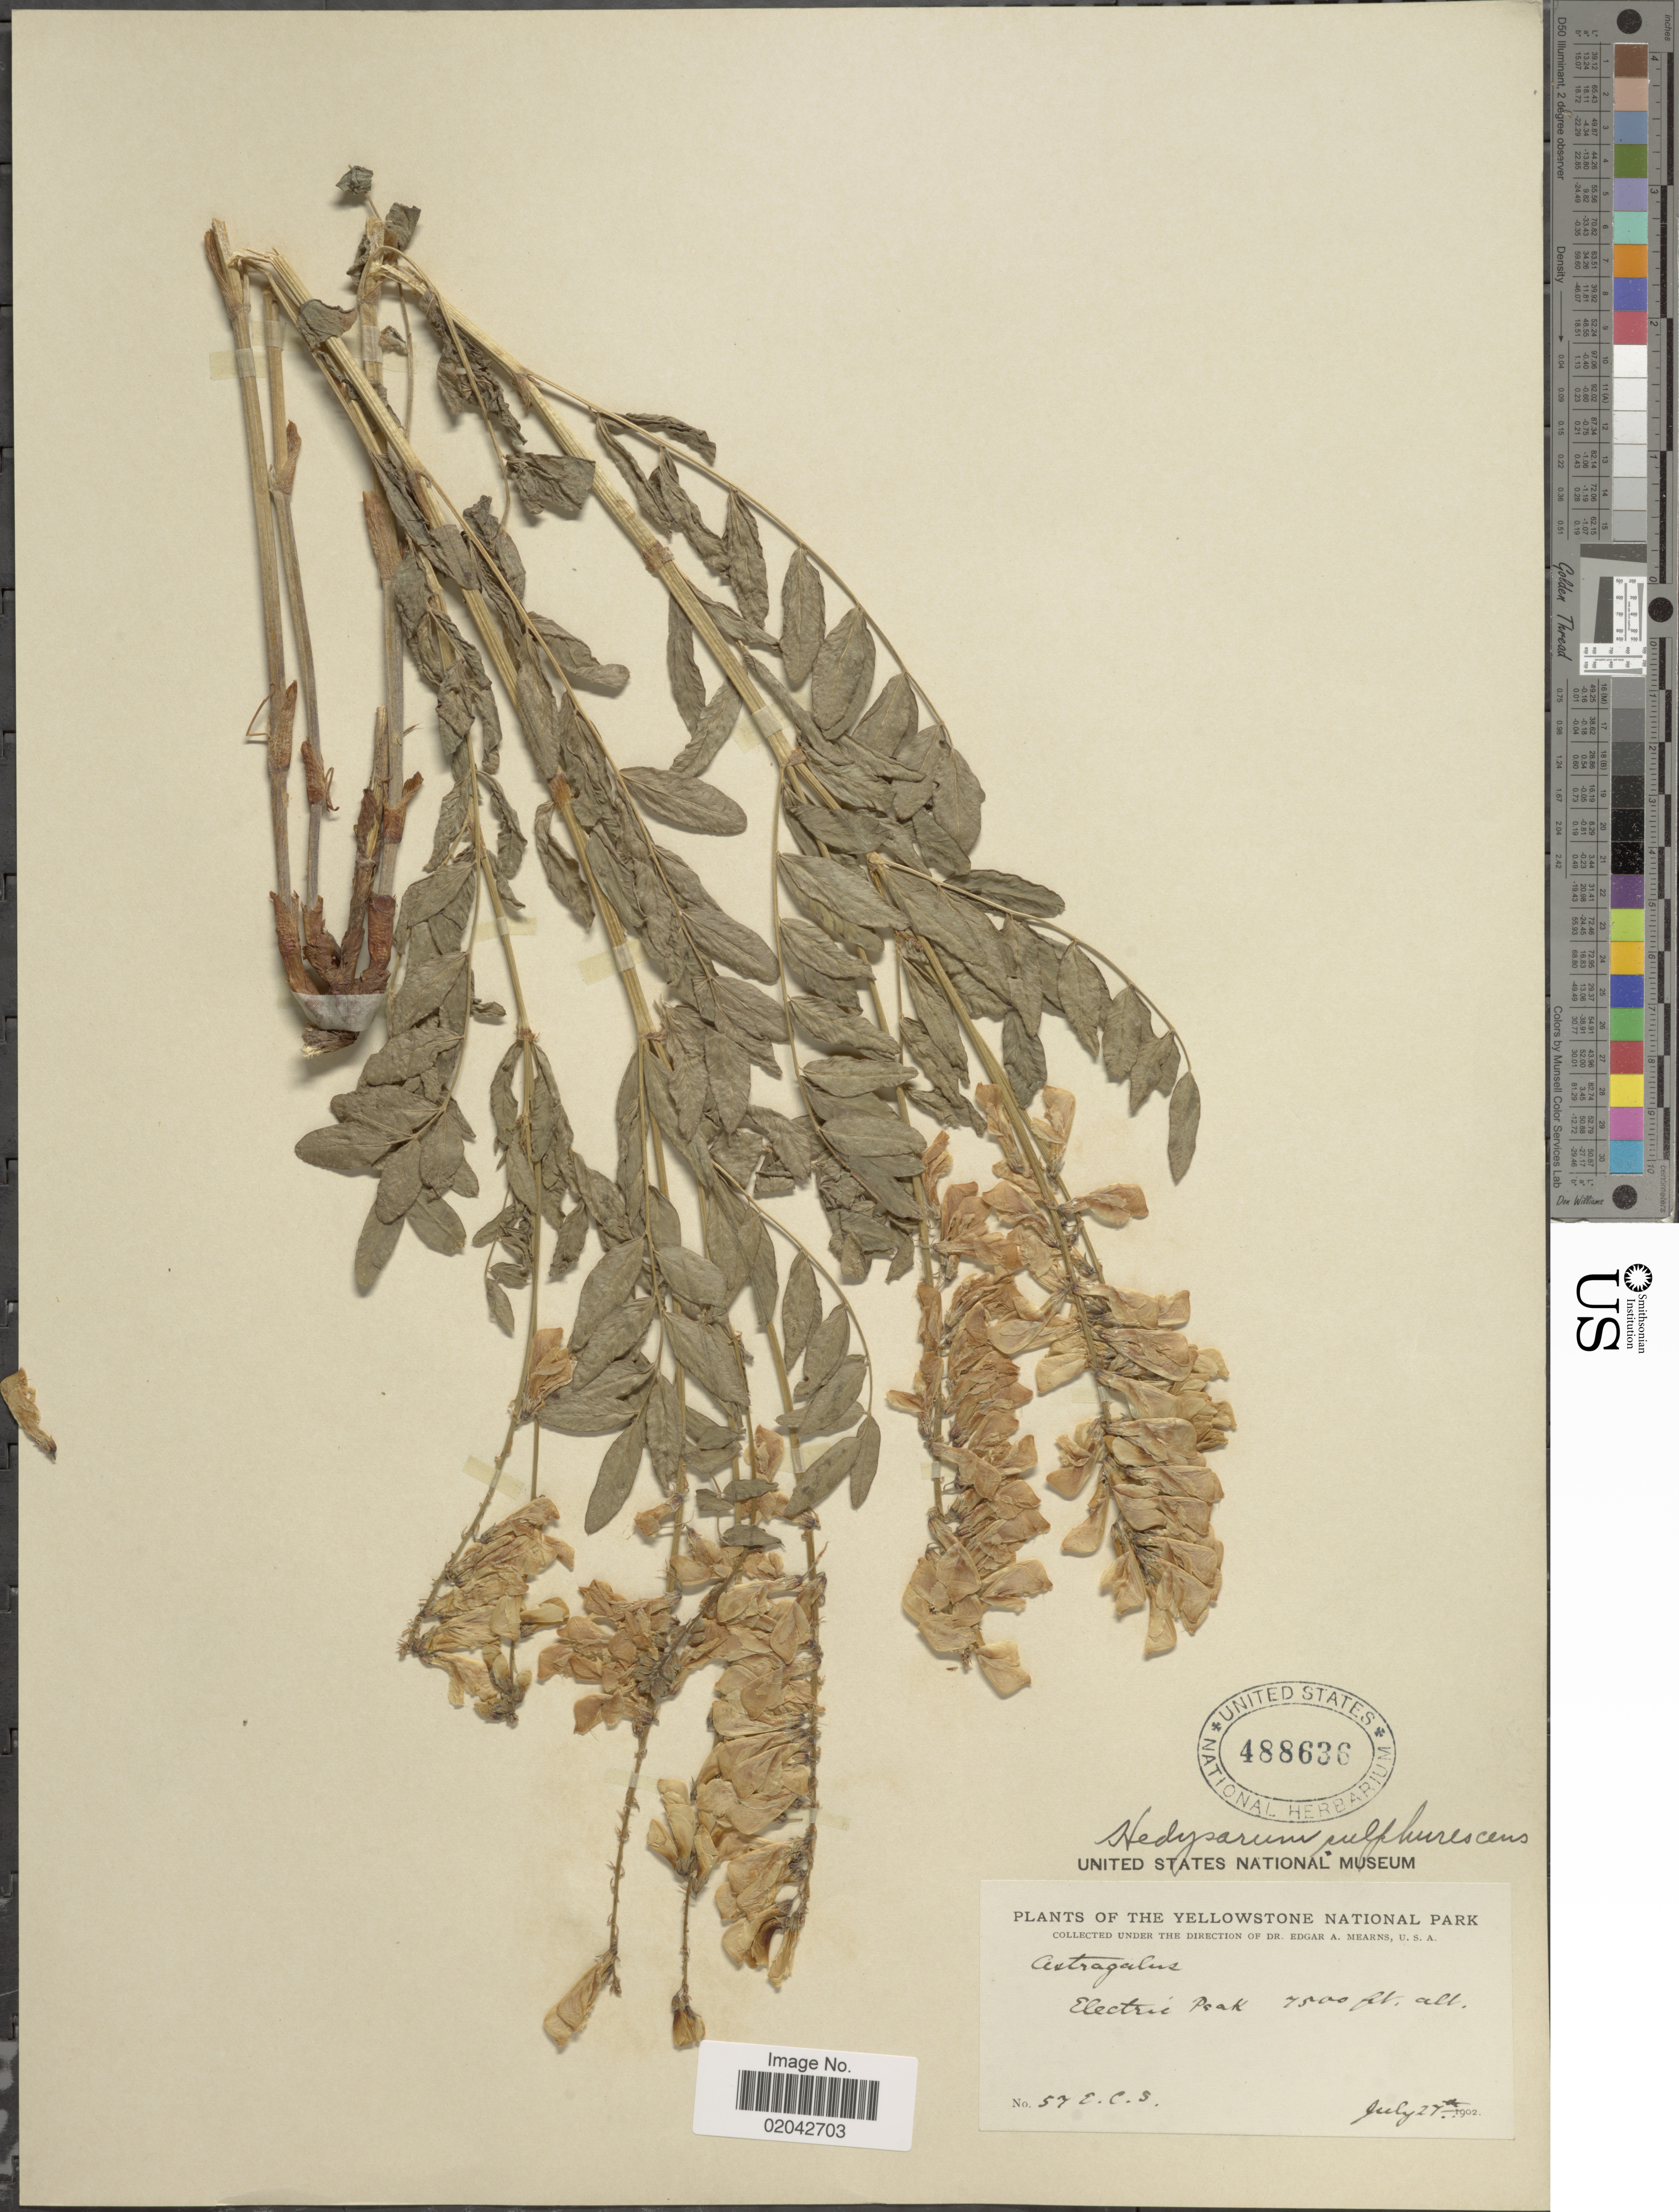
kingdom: Plantae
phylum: Tracheophyta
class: Magnoliopsida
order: Fabales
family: Fabaceae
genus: Hedysarum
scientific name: Hedysarum sulphurescens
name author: Rydb.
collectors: E. A. Mearns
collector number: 57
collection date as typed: Transcribed d/m/y: /7/27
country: United States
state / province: Montana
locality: Yellowstone National Park, Electric Peak.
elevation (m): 2286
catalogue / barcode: US 488363